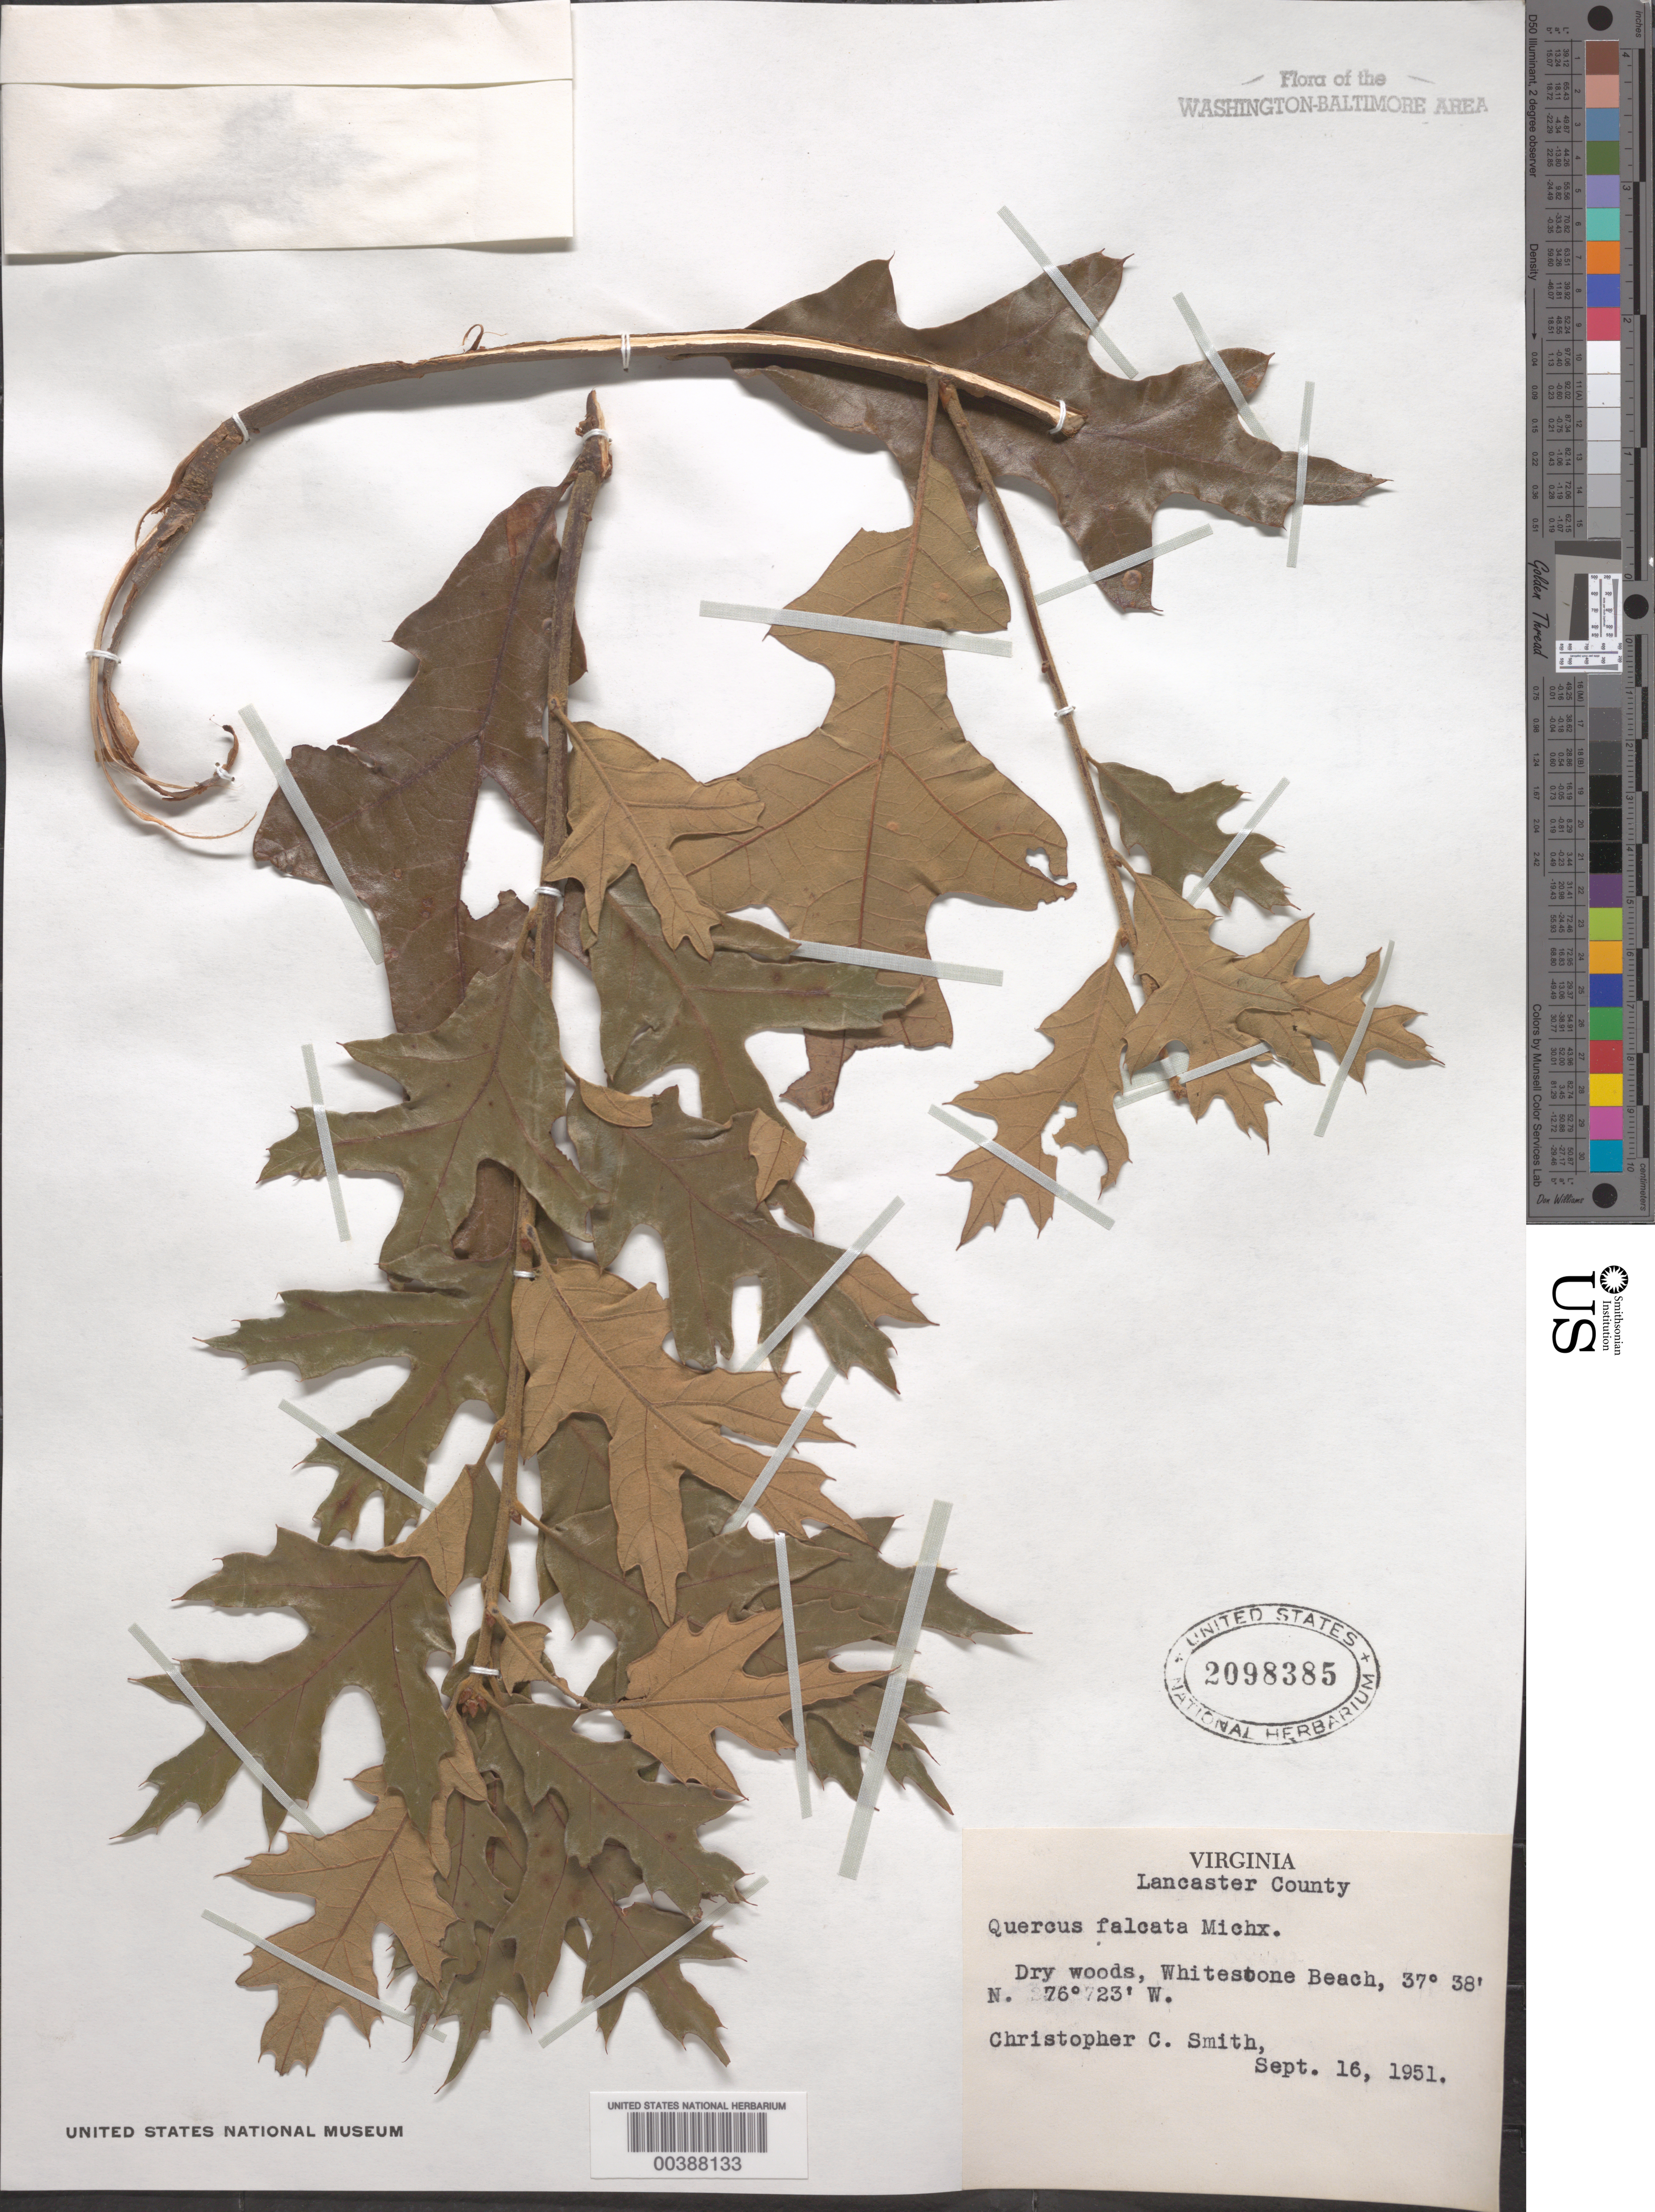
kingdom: Plantae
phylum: Tracheophyta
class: Magnoliopsida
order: Fagales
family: Fagaceae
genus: Quercus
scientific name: Quercus falcata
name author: Michx.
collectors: C. C. Smith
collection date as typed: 16 Sep 1951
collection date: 1951-09-16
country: United States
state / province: Virginia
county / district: Lancaster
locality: Whitestone Beach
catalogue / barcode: US 2098385